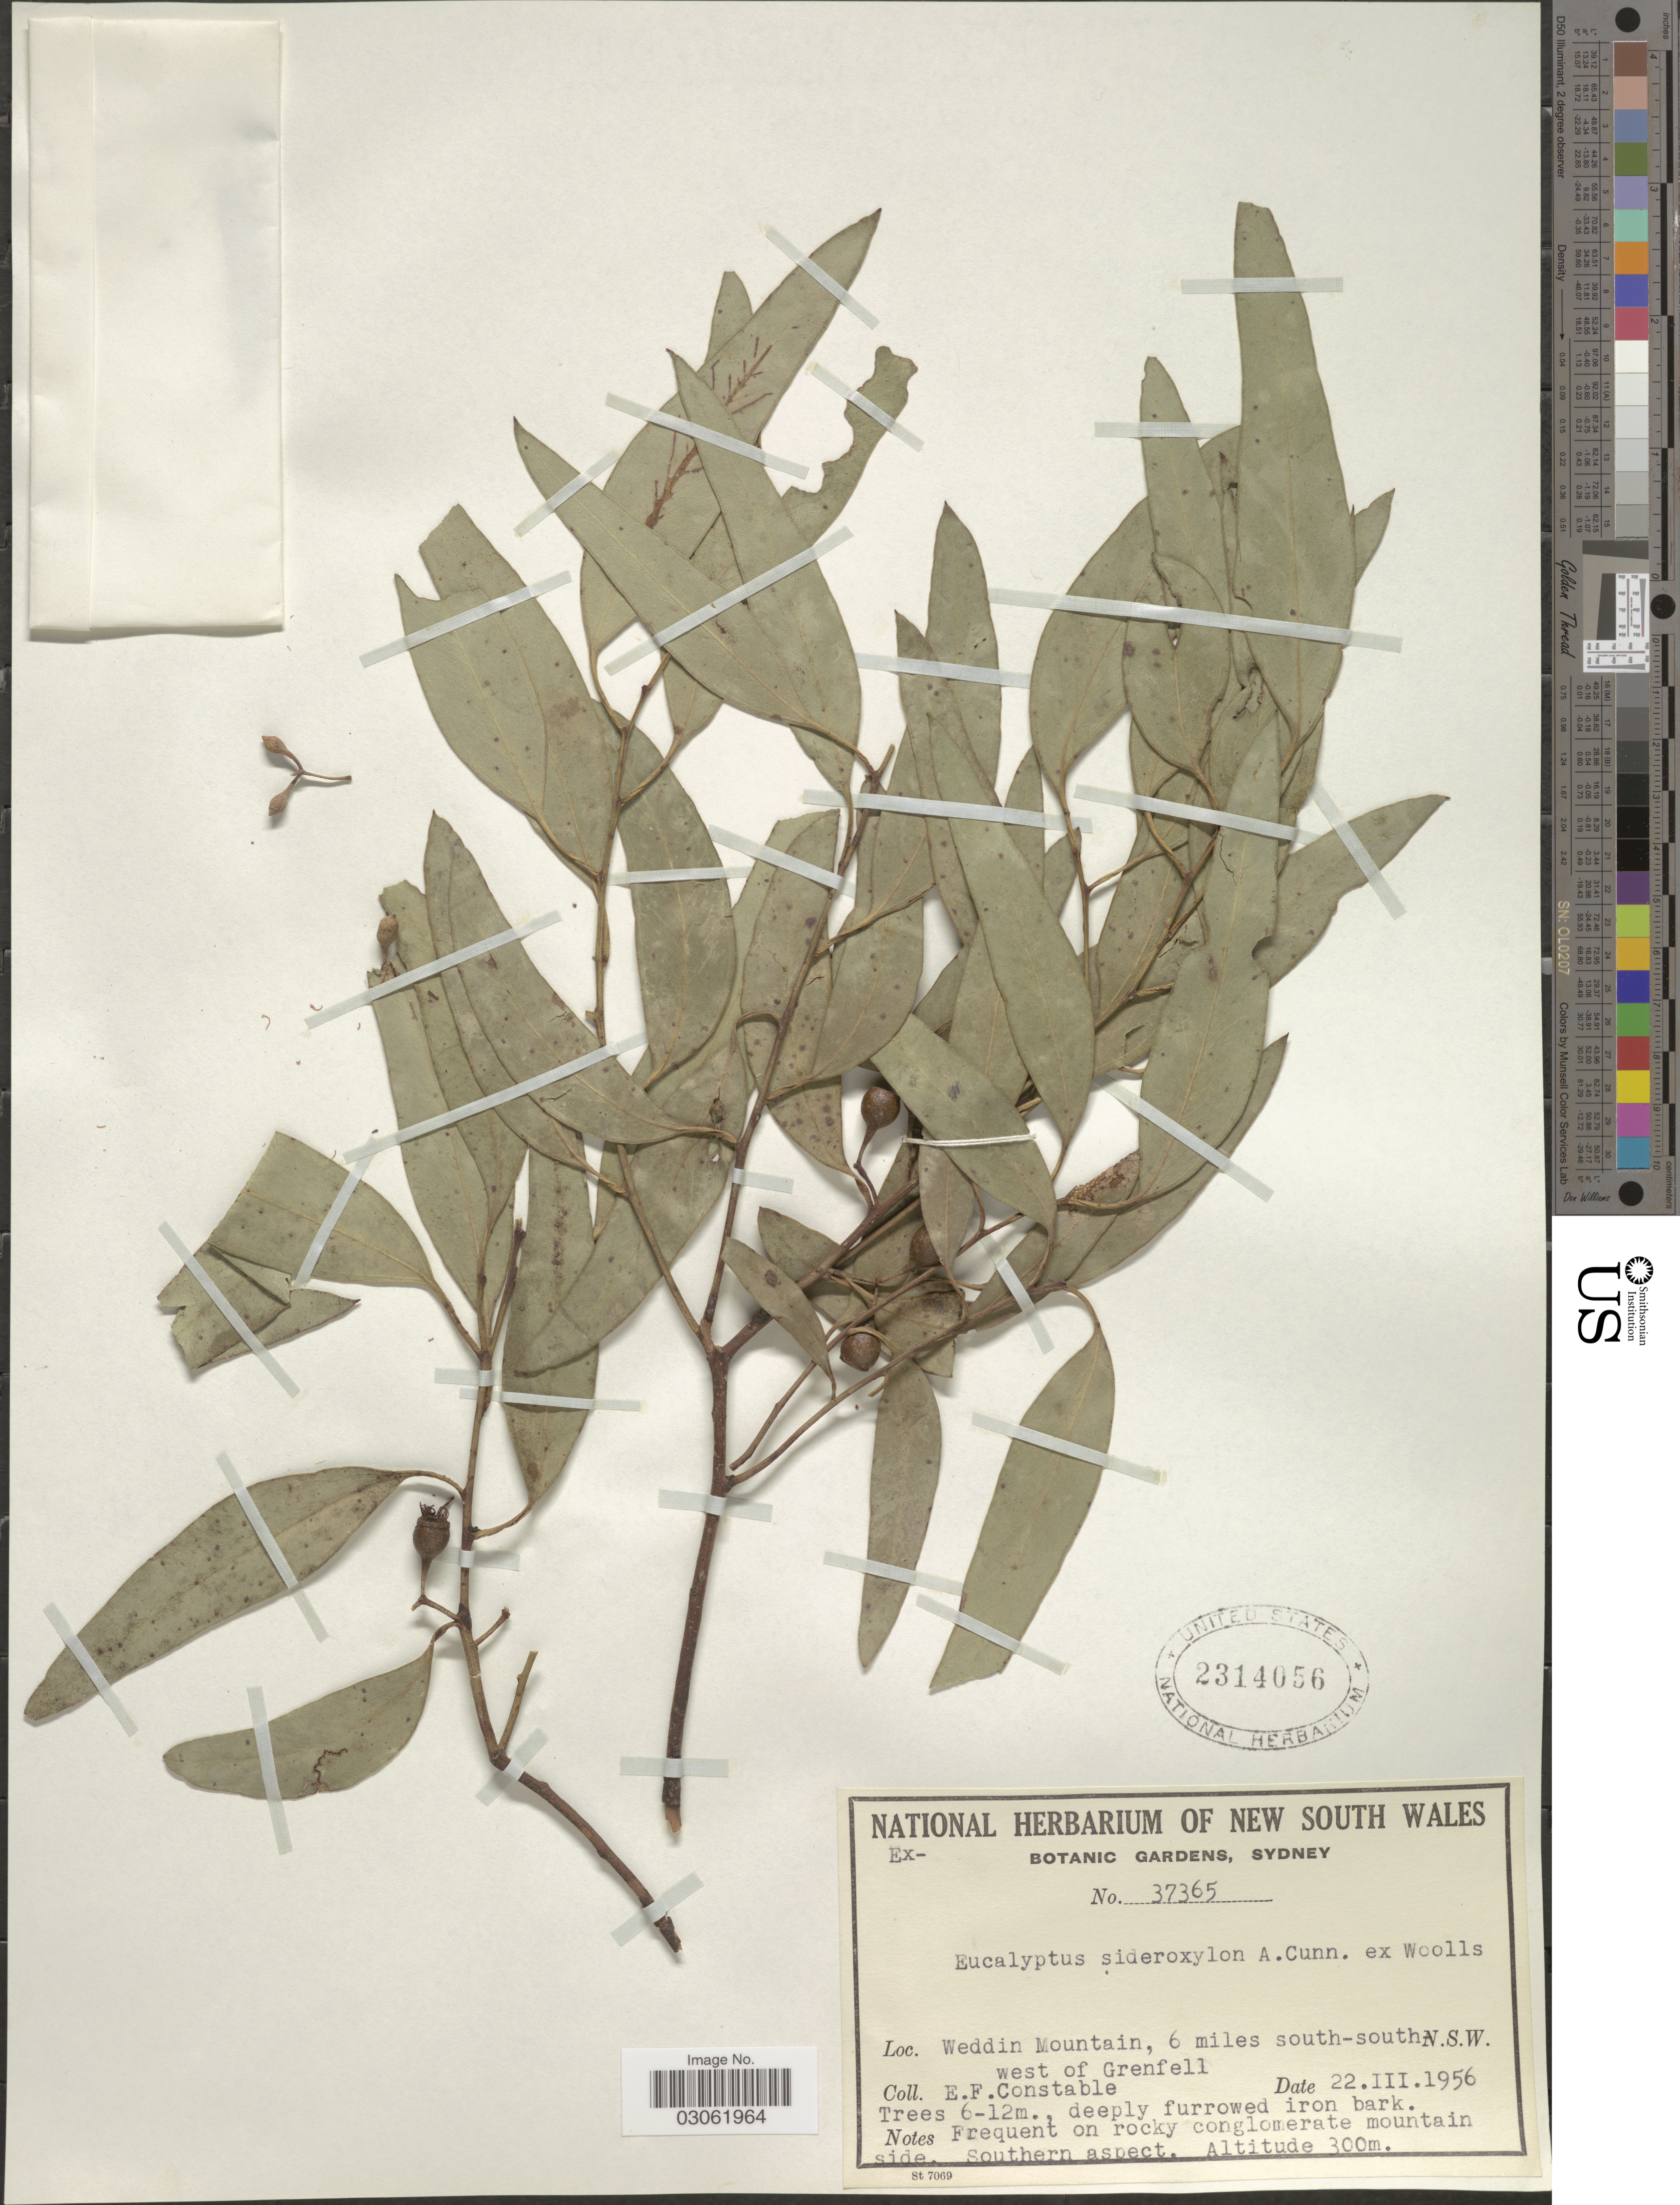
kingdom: Plantae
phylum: Tracheophyta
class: Magnoliopsida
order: Myrtales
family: Myrtaceae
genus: Eucalyptus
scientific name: Eucalyptus sideroxylon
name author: A. Cunn. ex Woolls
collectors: E. F. Constable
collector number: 37365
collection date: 1956-03-22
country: Australia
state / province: New South Wales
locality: Weddin Mountain, 6 miles south-south-west of Grenfell. Southern aspect.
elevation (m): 300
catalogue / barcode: US 2314056